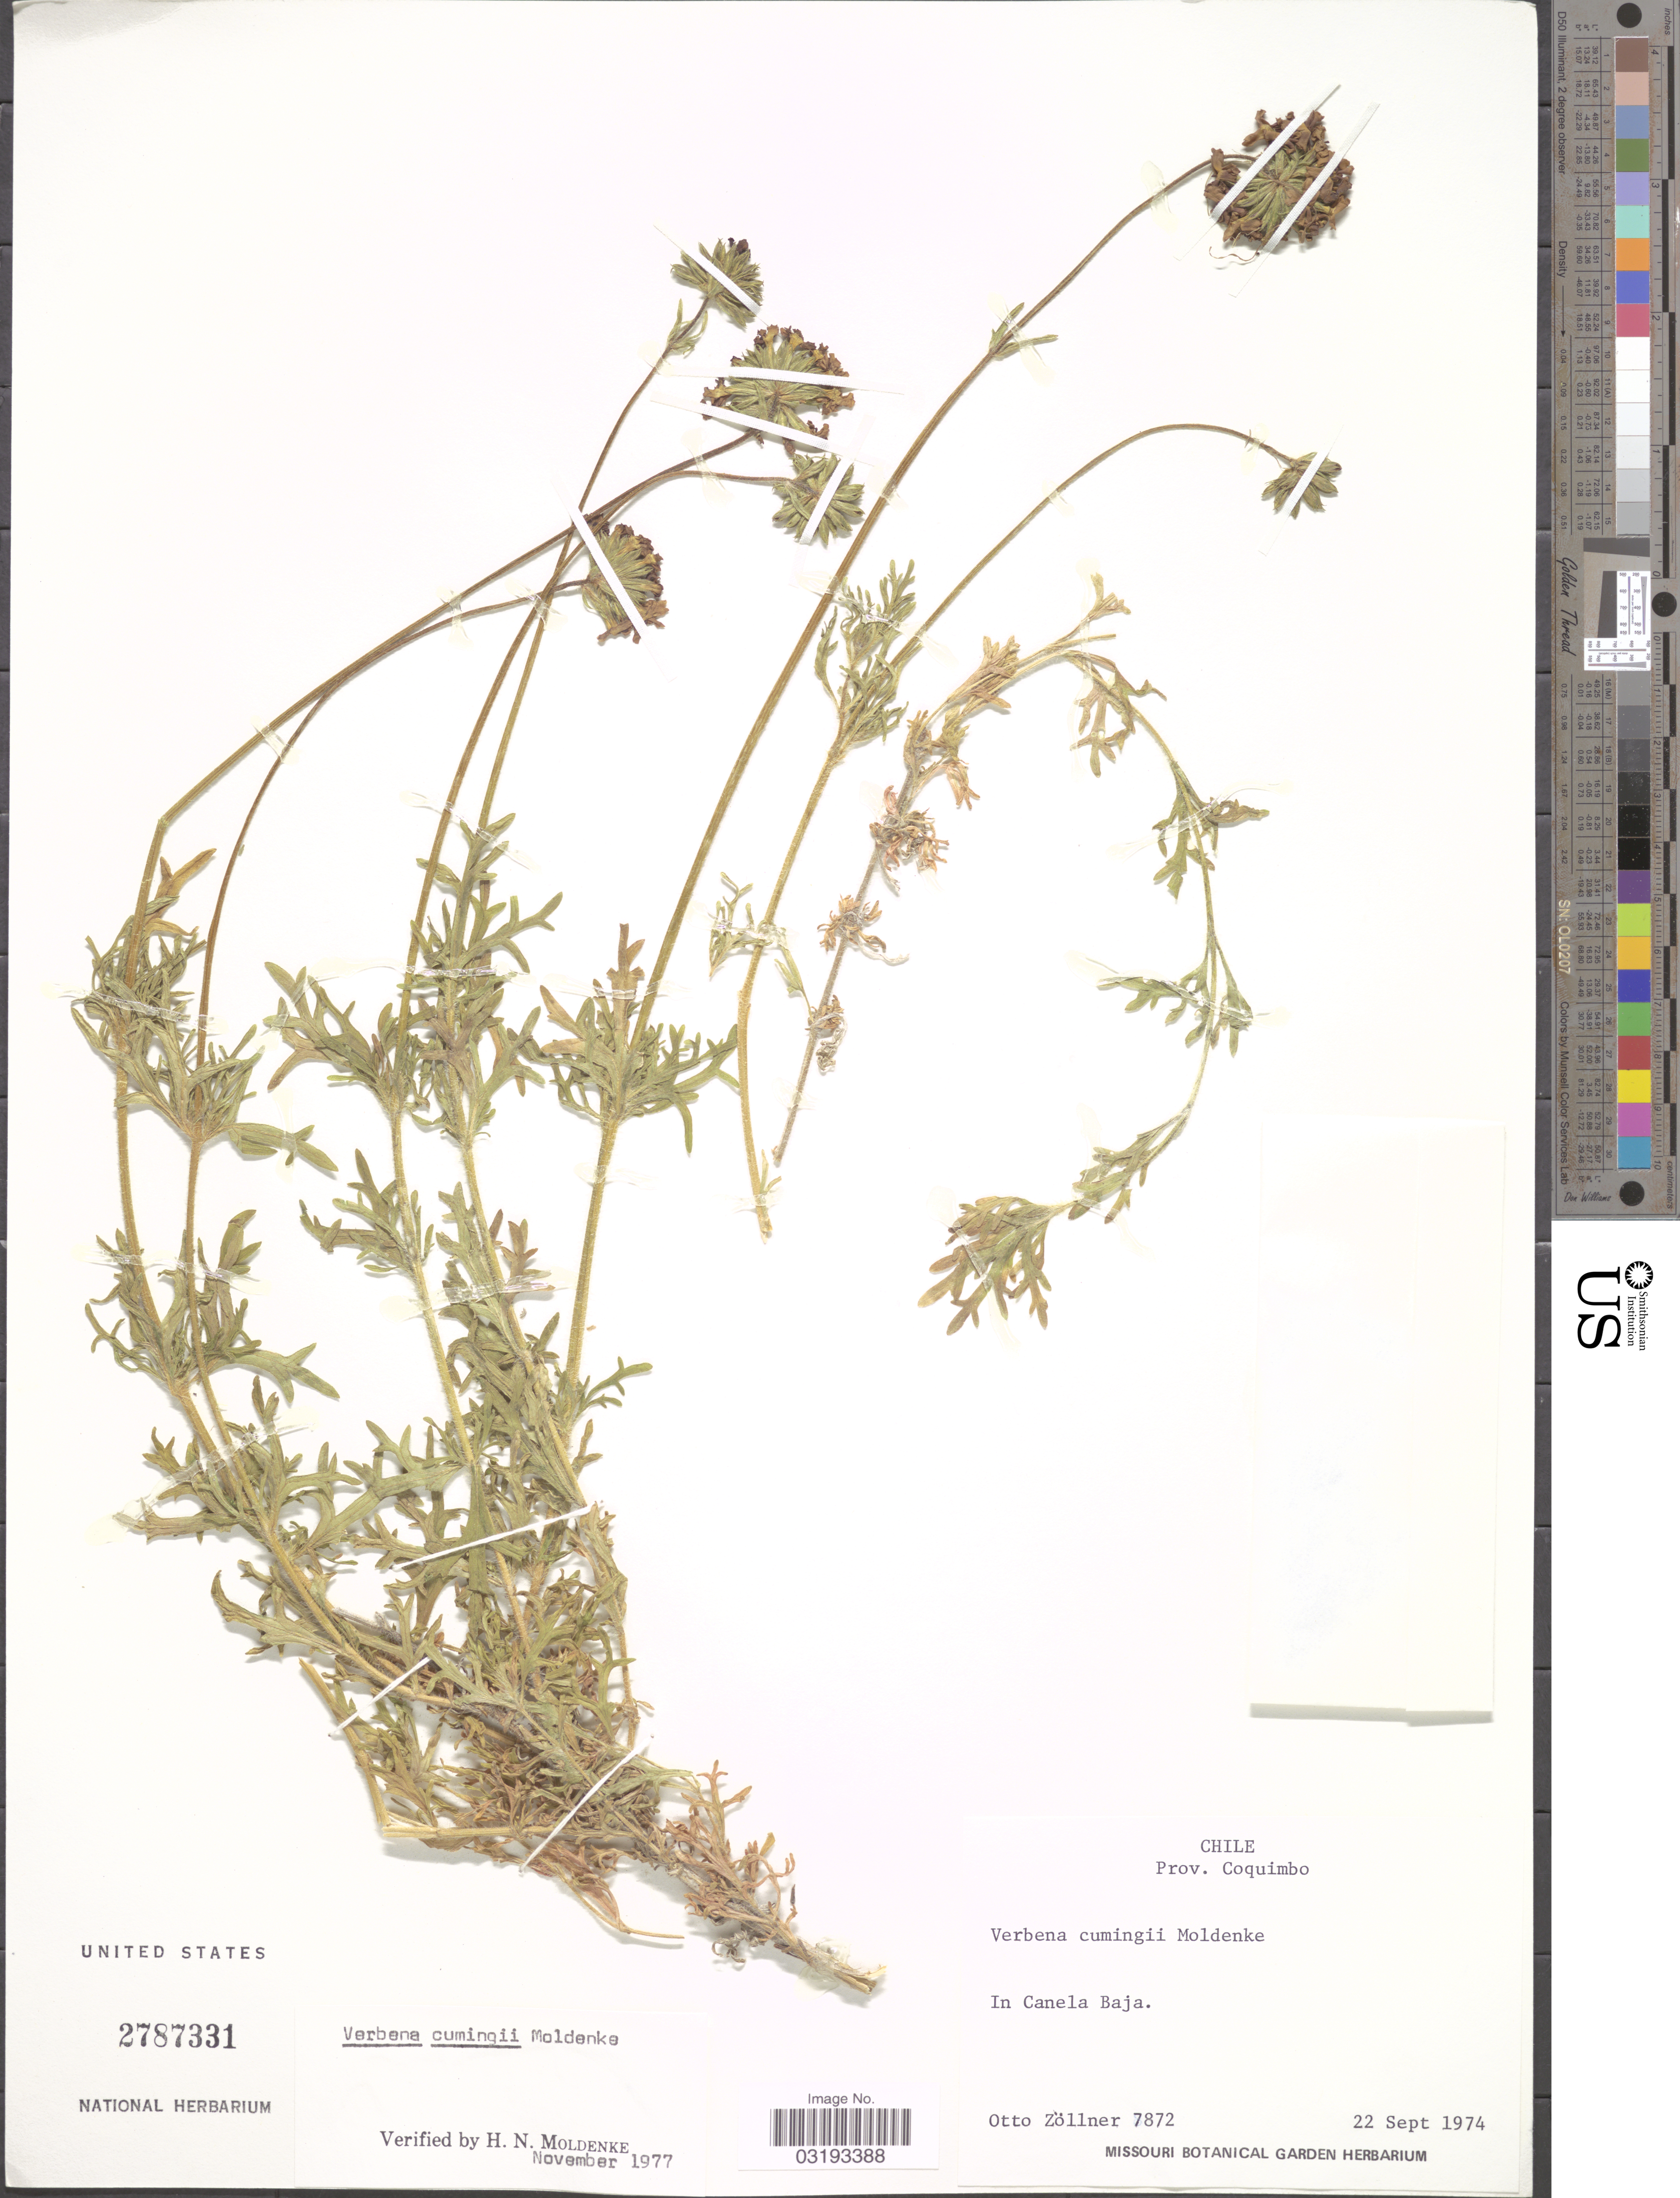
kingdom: Plantae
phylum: Tracheophyta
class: Magnoliopsida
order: Lamiales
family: Verbenaceae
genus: Verbena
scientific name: Verbena cumingii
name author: Moldenke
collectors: O. Zöllner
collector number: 7872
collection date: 1974-09-22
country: Chile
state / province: Coquimbo (IV)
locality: In Canela Baja.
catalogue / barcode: US 2787331